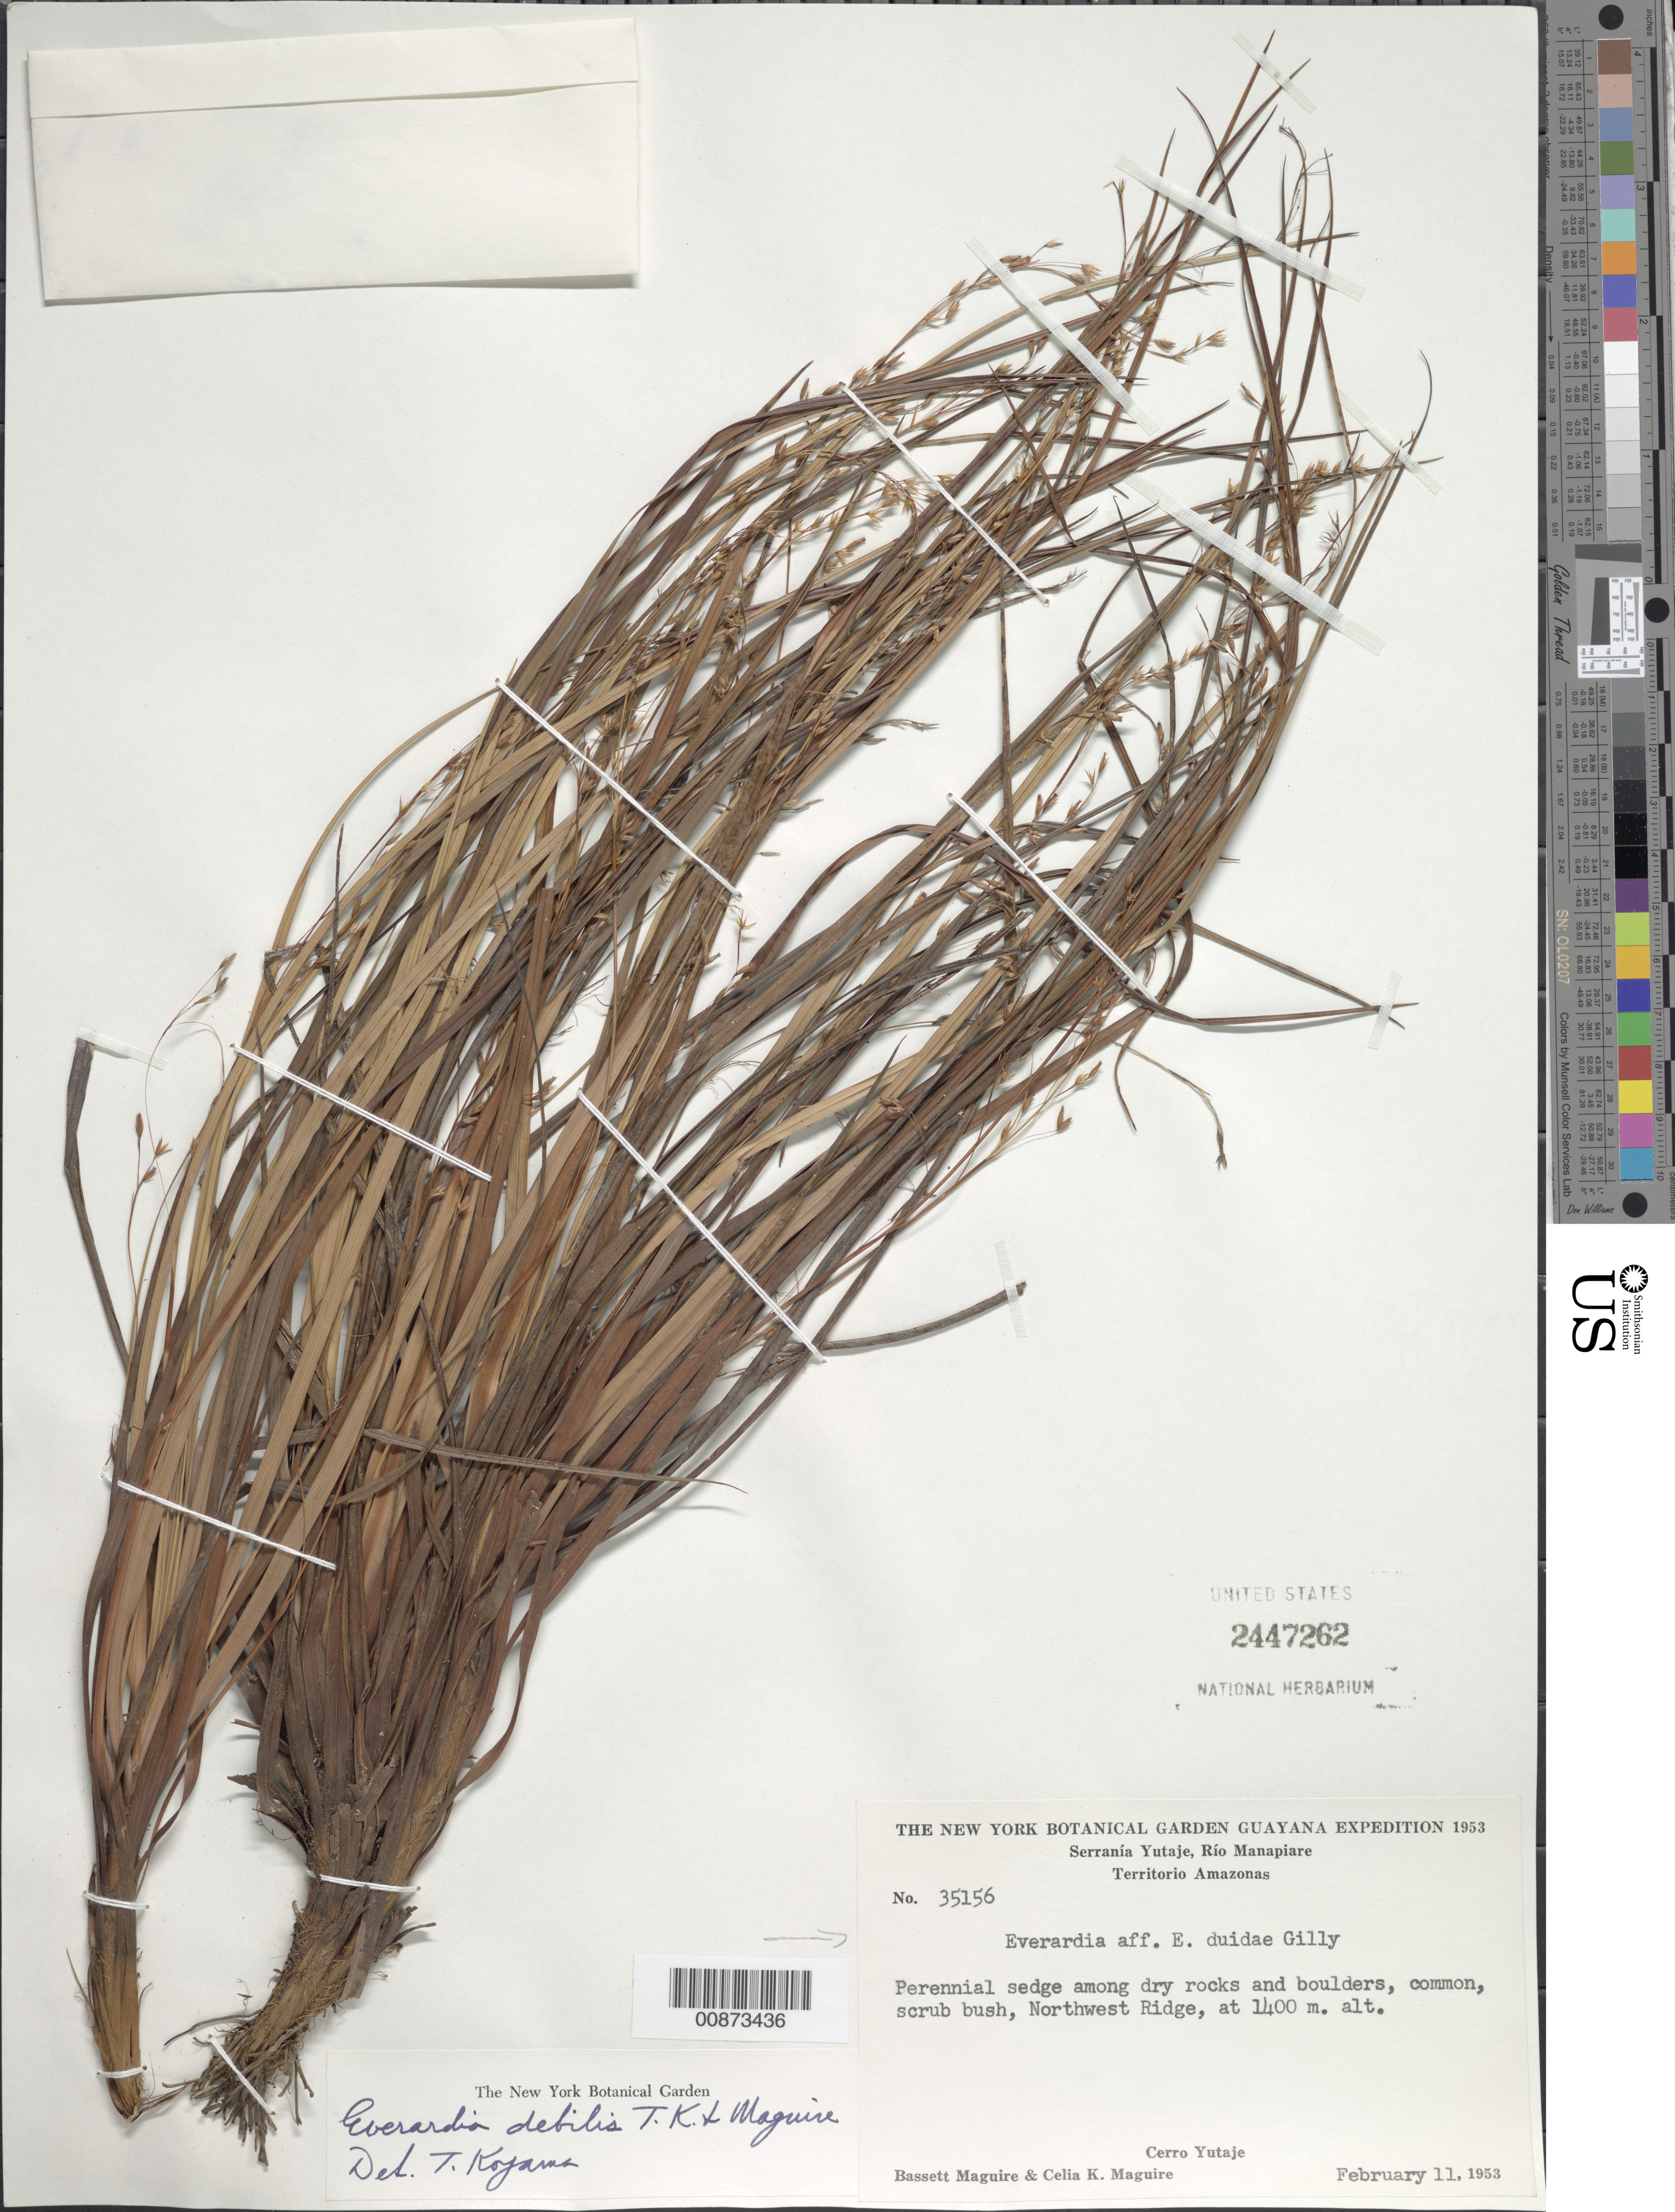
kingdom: Plantae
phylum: Tracheophyta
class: Liliopsida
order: Poales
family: Cyperaceae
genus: Cephalocarpus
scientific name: Cephalocarpus debilis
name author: (T. Koyama & Maguire) S.M. Costa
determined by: Strong, Mark T., (BOT), Smithsonian Institution - National Museum of Natural History (UNITED STATES)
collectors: B. Maguire & C. K. Maguire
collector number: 35156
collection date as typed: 11-Feb-53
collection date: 1953-02-11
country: Venezuela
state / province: Amazonas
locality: Serranía Yutajé, Río Manapiare, Northwest Ridge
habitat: Among dry rocks and boulders, scrub bush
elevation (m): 1400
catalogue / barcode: US 2447262